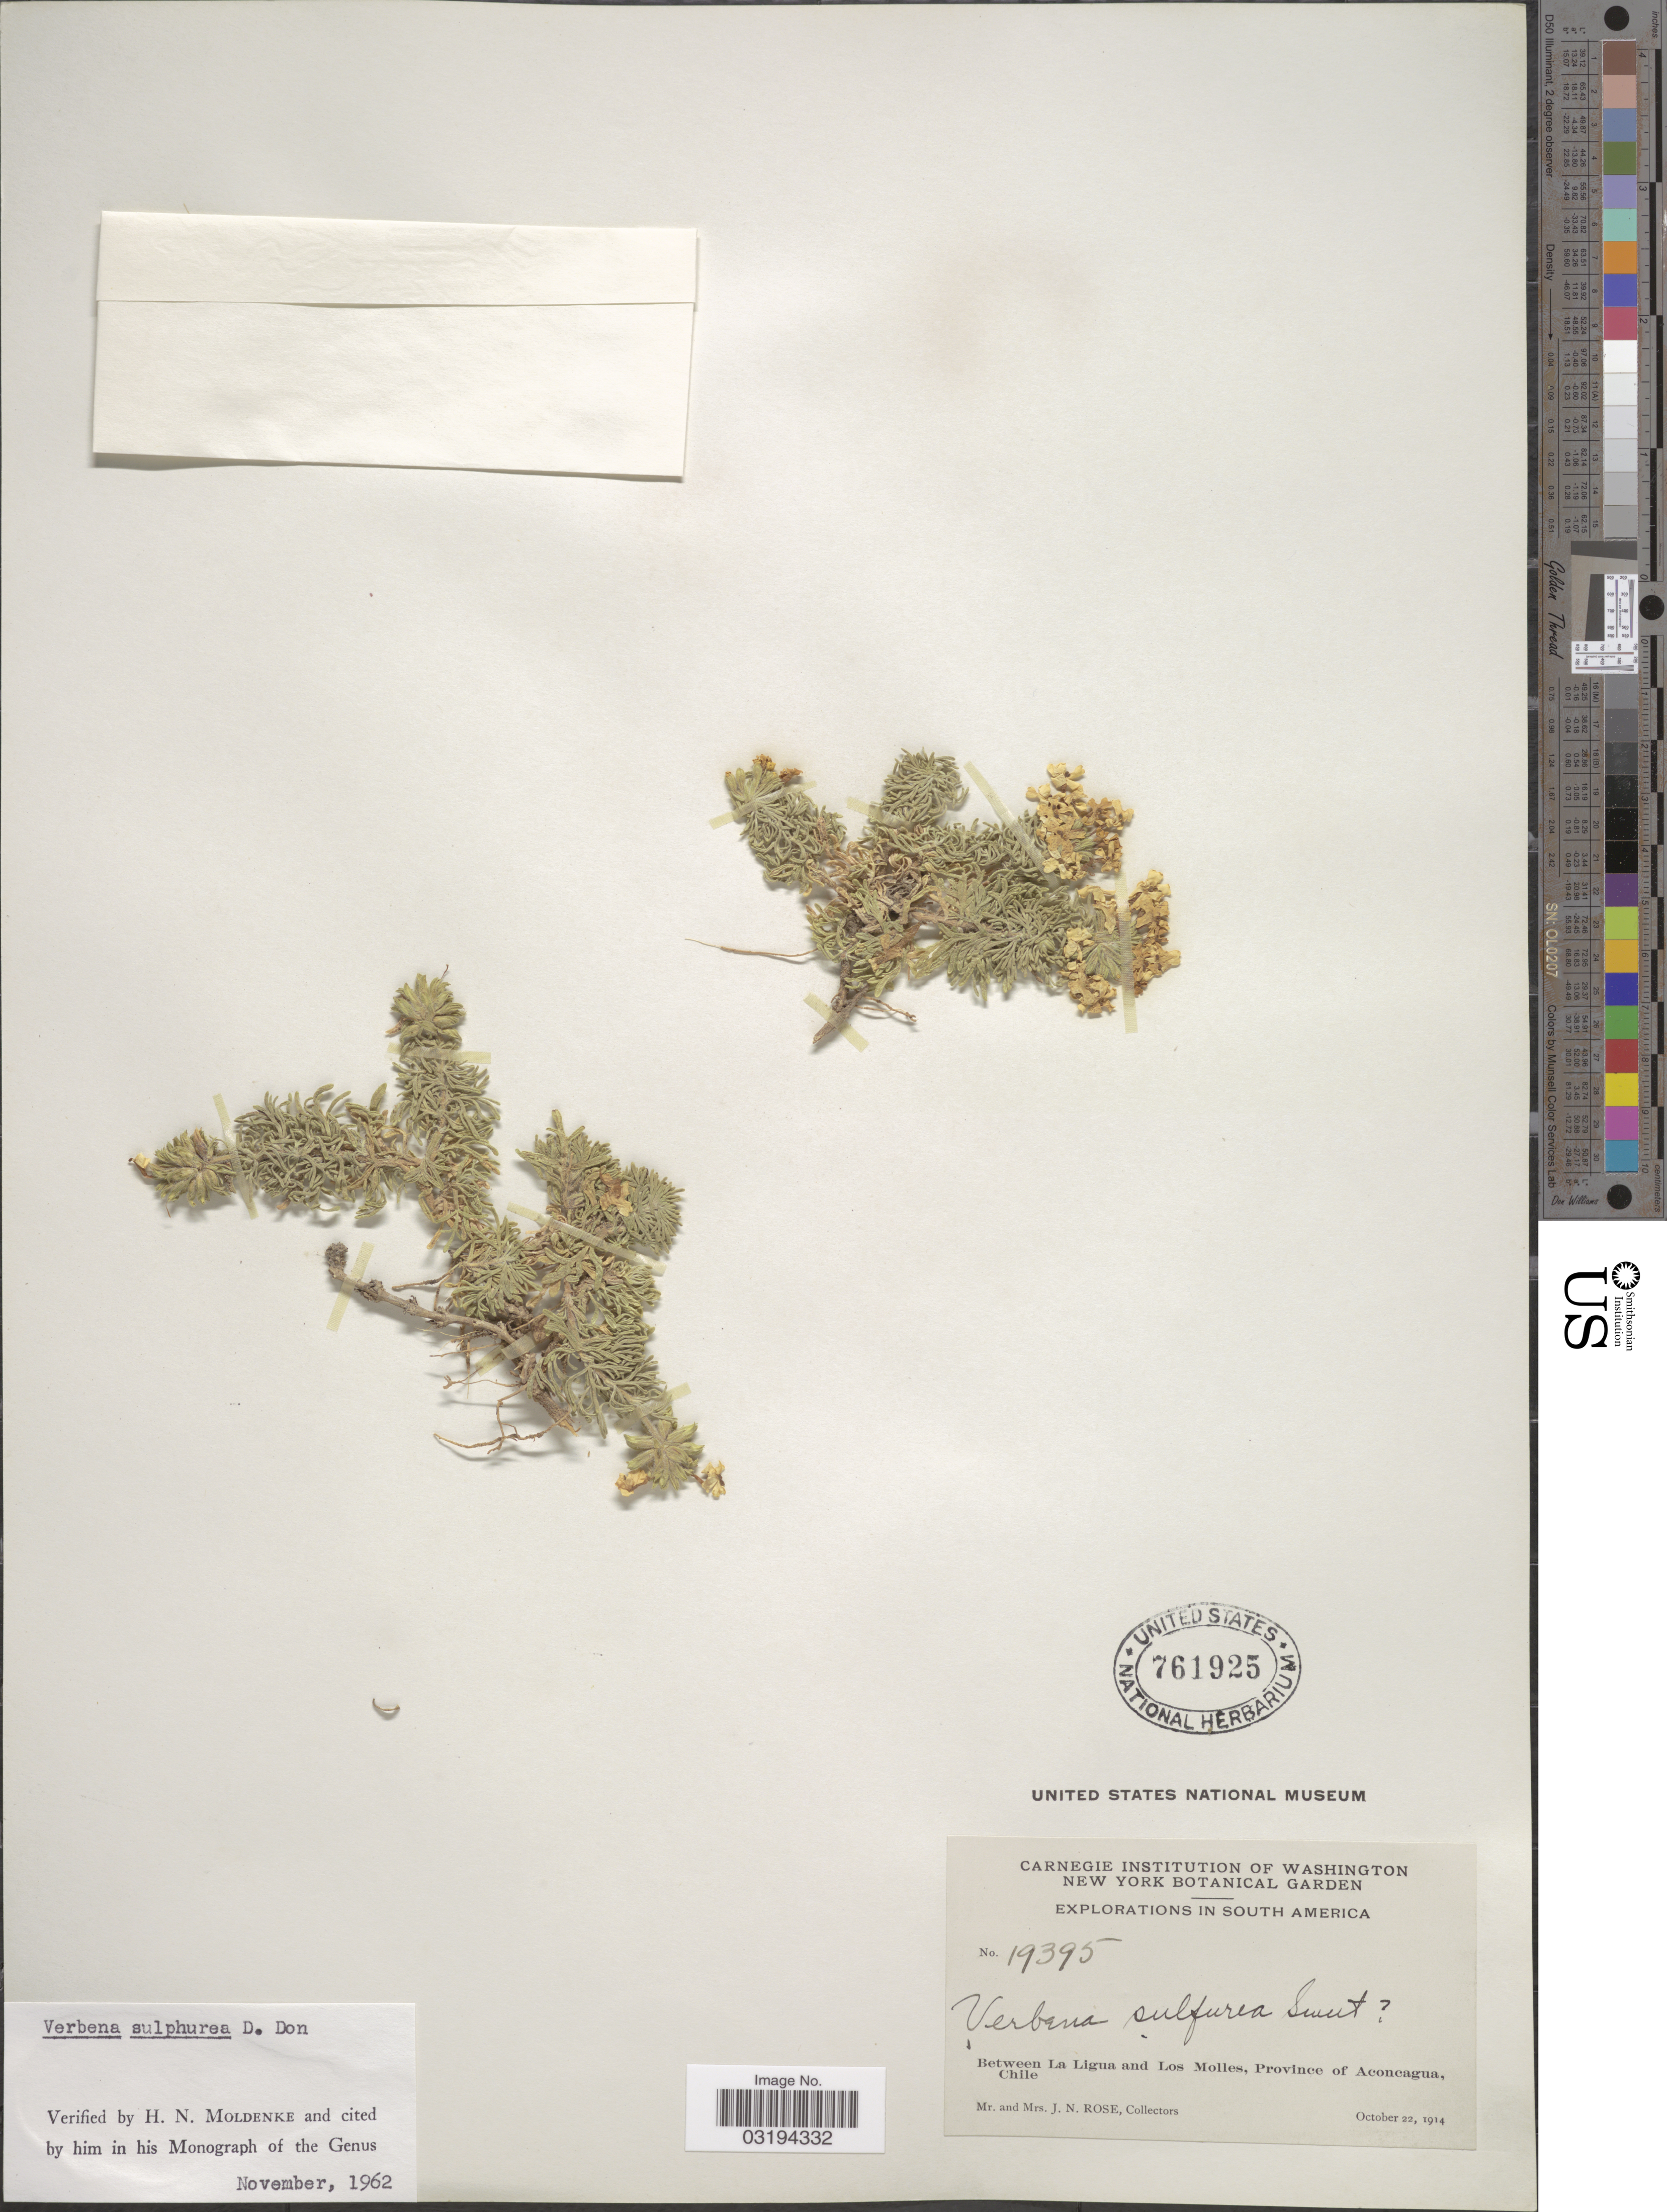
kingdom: Plantae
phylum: Tracheophyta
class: Magnoliopsida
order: Lamiales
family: Verbenaceae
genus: Verbena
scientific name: Verbena sulphurea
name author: D. Don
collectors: J. N. Rose & L. B. Rose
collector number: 19395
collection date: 1914-10-22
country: Chile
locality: Between La Ligua and Los Molles, Province of Aconcagua.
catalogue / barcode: US 761925